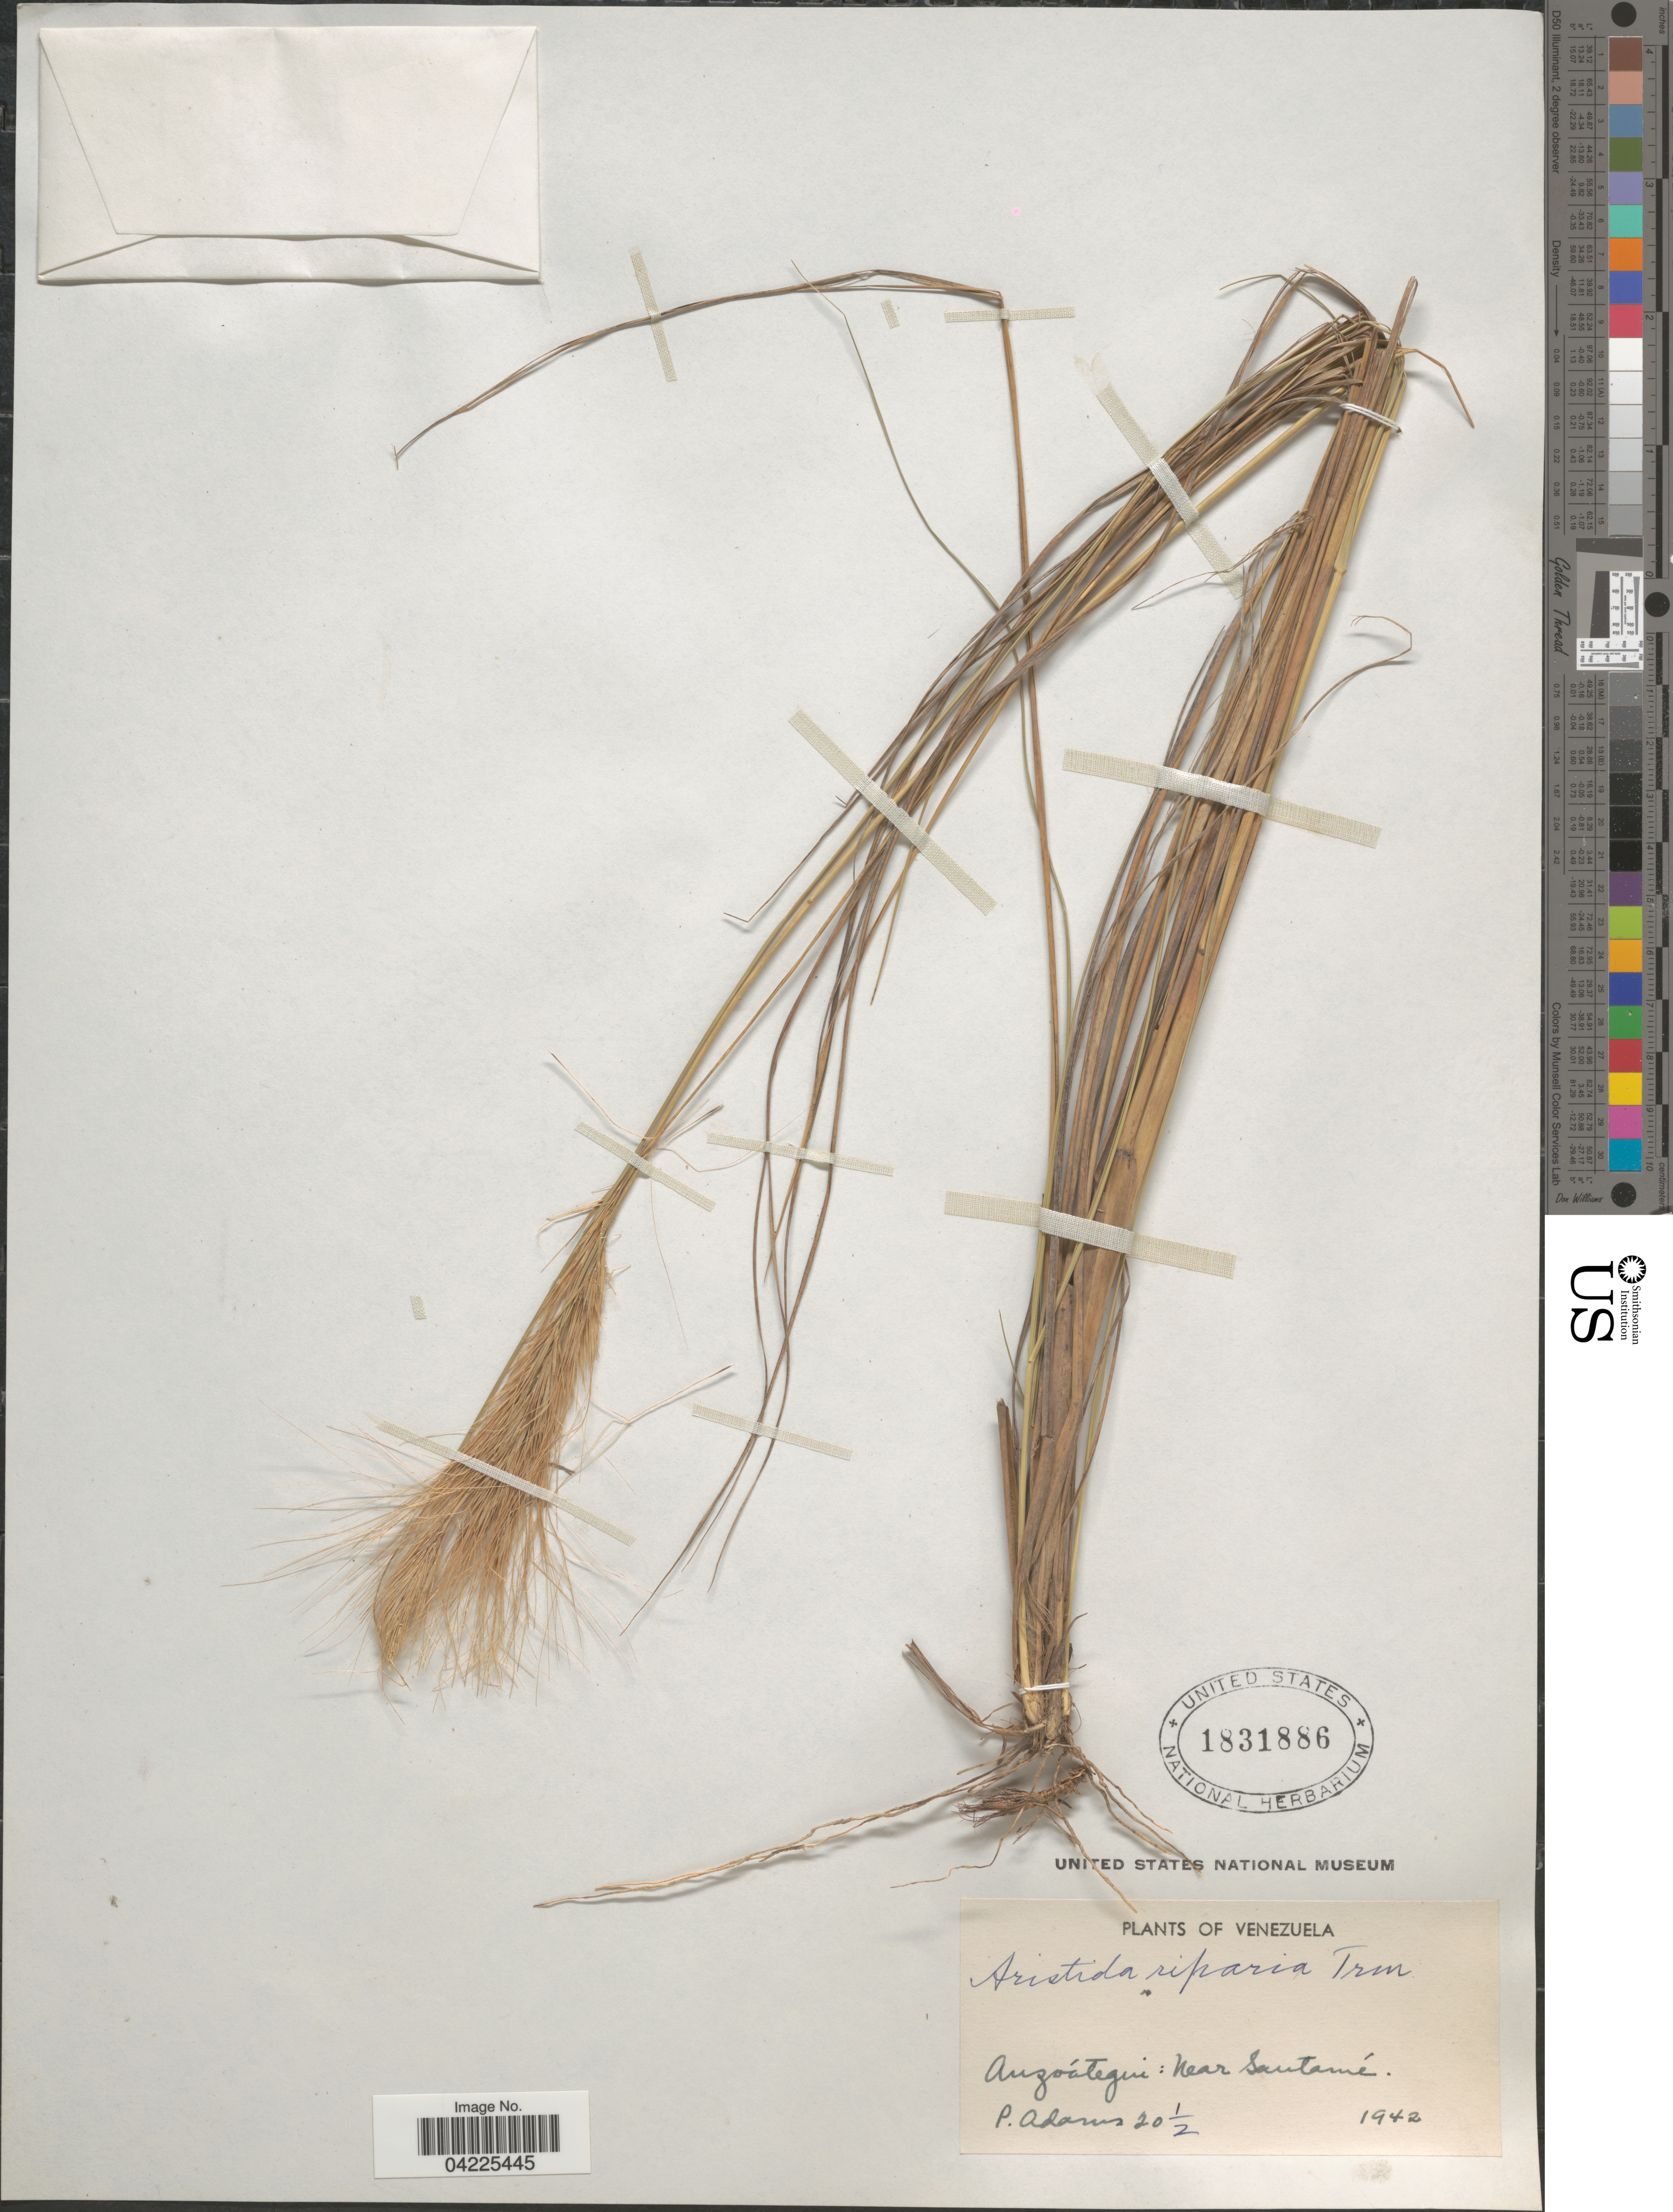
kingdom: Plantae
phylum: Tracheophyta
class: Liliopsida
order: Poales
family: Poaceae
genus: Aristida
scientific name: Aristida riparia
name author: Trin.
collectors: P. Adams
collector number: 20½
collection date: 1942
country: Venezuela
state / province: Anzoategui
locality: Near Santomé.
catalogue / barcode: US 1831886